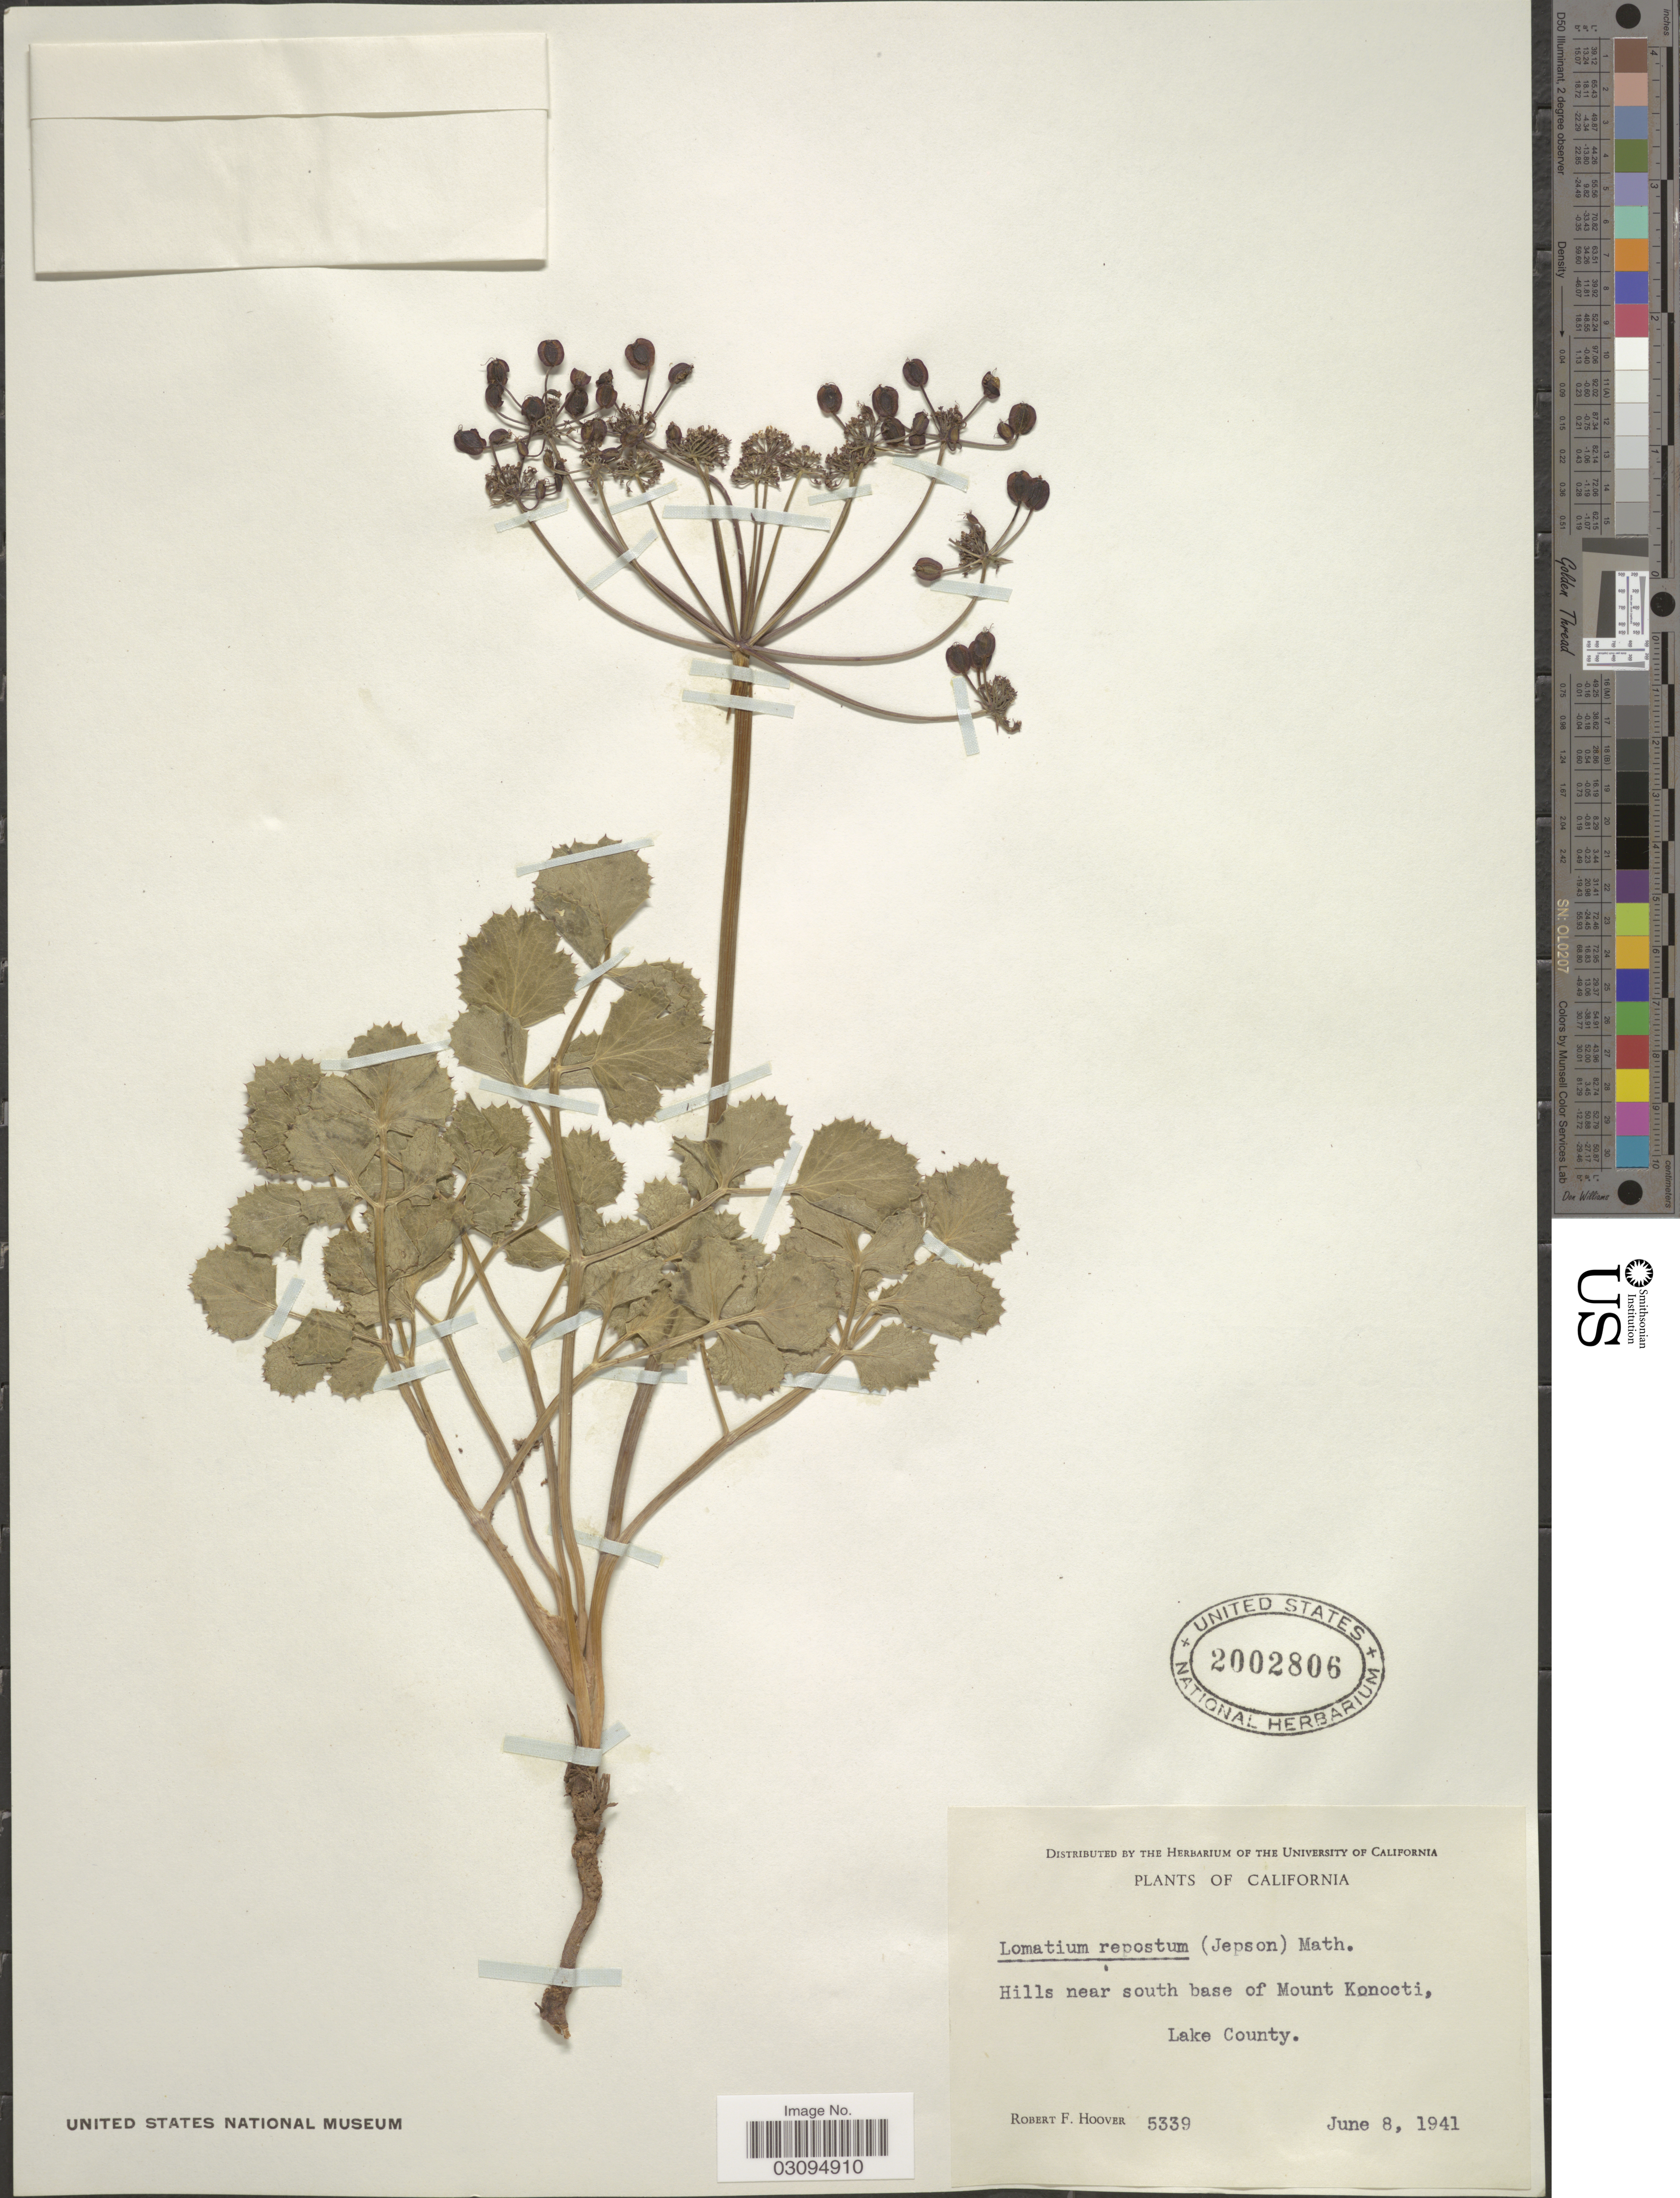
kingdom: Plantae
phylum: Tracheophyta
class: Magnoliopsida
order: Apiales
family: Apiaceae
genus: Lomatium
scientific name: Lomatium repostum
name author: (Jeps.) Mathias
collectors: R. F. Hoover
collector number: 5339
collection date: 1941-06-08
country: United States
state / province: California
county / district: Lake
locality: Hills near south base of Mount Konocti, Lake County.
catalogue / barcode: US 2002806